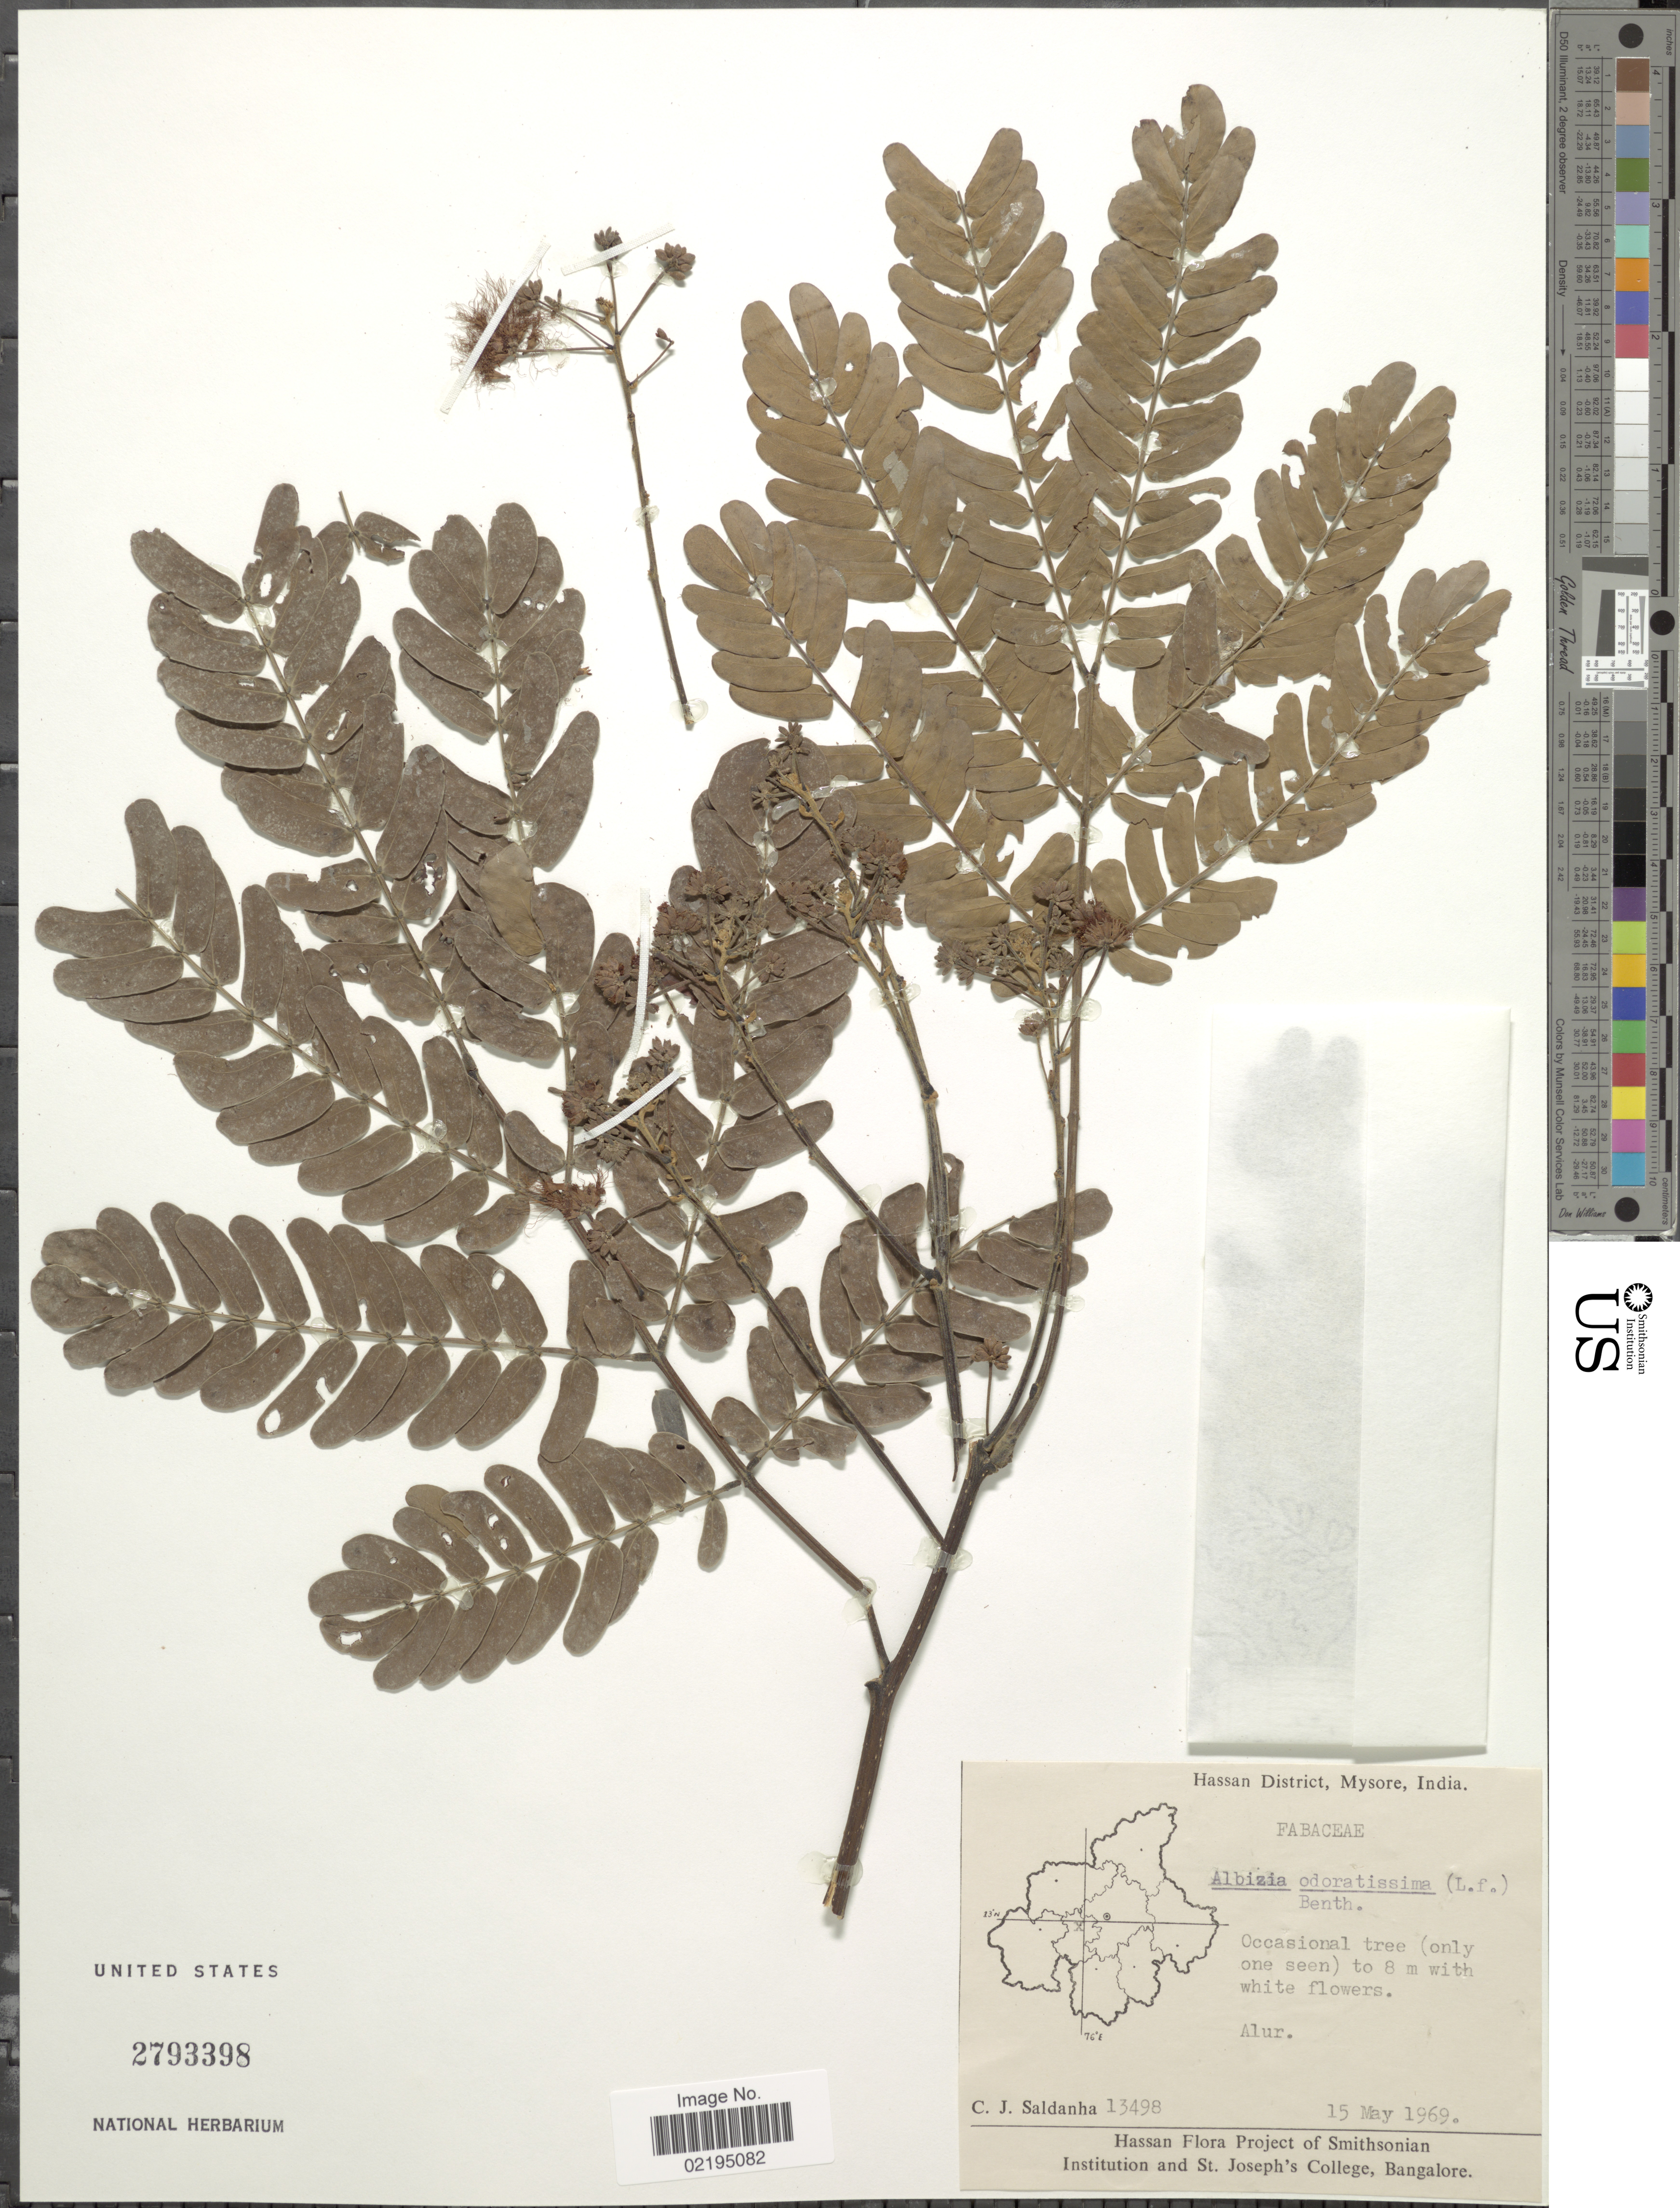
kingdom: Plantae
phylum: Tracheophyta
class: Magnoliopsida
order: Fabales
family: Fabaceae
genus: Albizia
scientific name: Albizia odoratissima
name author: (L. f.) Benth.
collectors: C. J. Saldanha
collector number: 13498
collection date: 1969-05-15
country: India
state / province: Karnataka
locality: Hassan District, Mysore, Alur.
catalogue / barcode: US 2793398